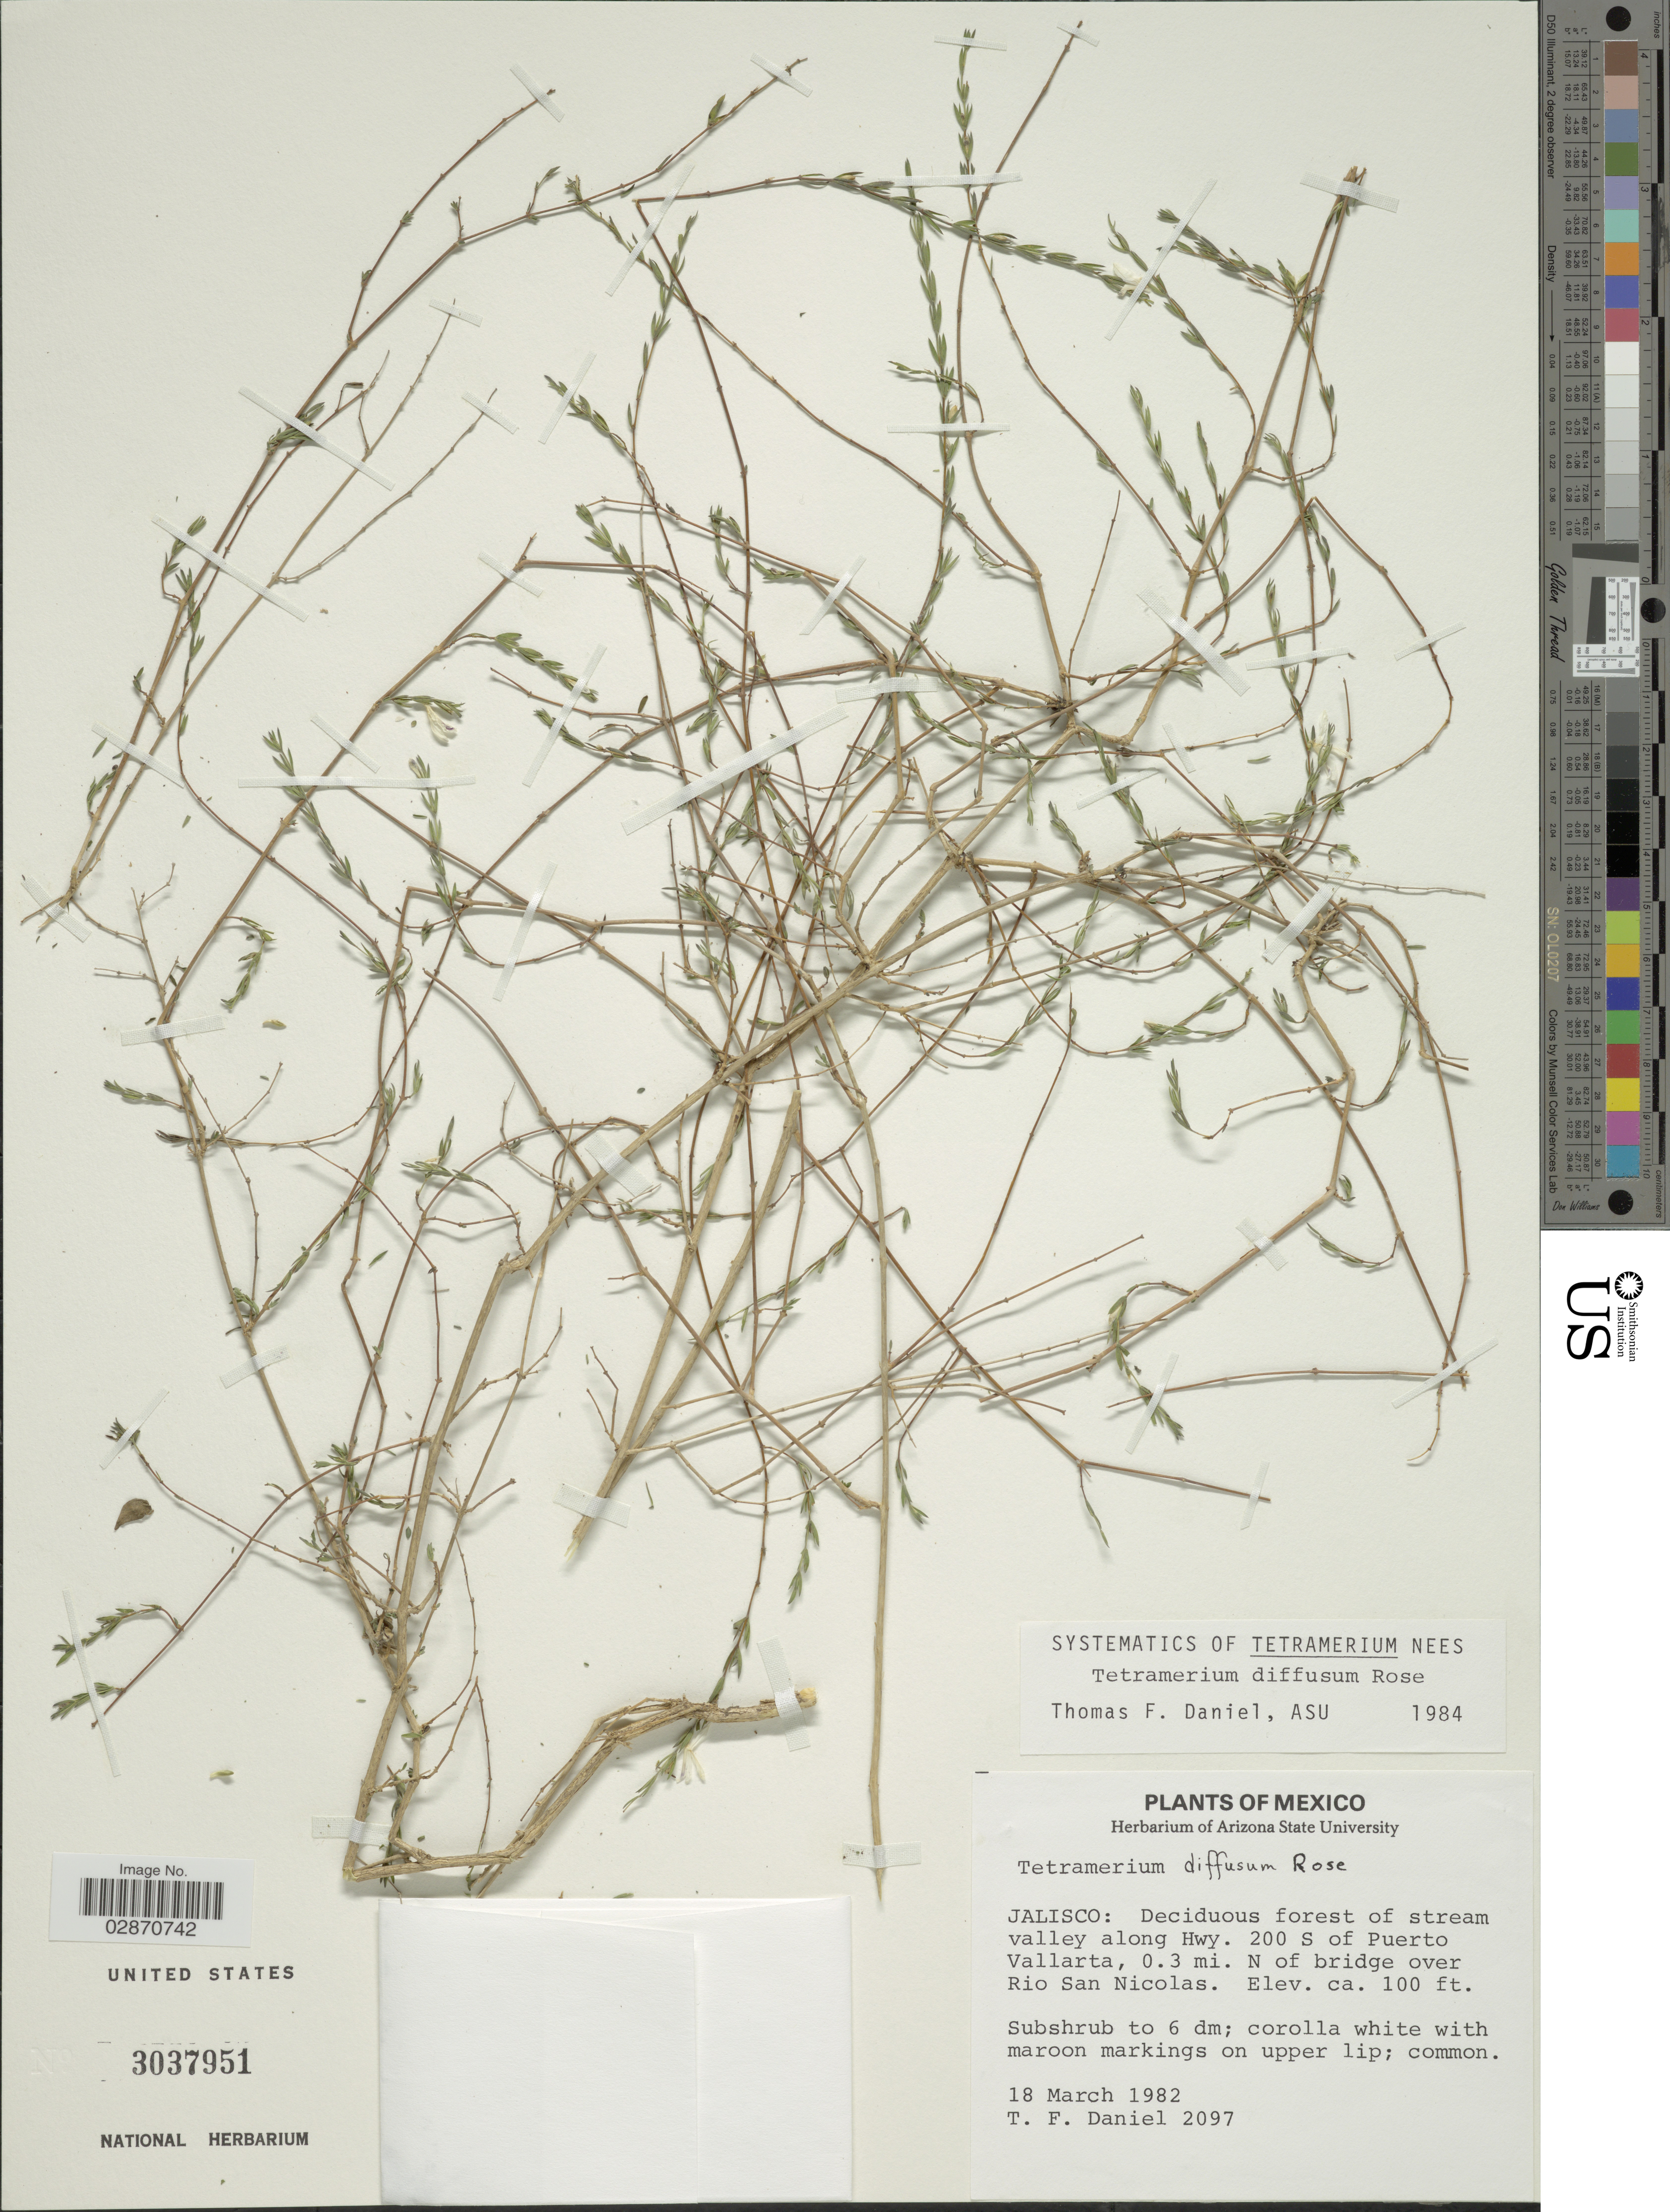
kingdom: Plantae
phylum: Tracheophyta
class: Magnoliopsida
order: Lamiales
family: Acanthaceae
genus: Tetramerium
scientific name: Tetramerium diffusum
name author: Rose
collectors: T. F. Daniel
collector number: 2097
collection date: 1982-03-18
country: Mexico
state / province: Jalisco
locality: Deciduous forest of stream valley along Hwy. 200 S of Puerto Vallarta, 0.3 mi. N of bridge over Rio San Nicolas.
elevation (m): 30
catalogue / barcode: US 3037951